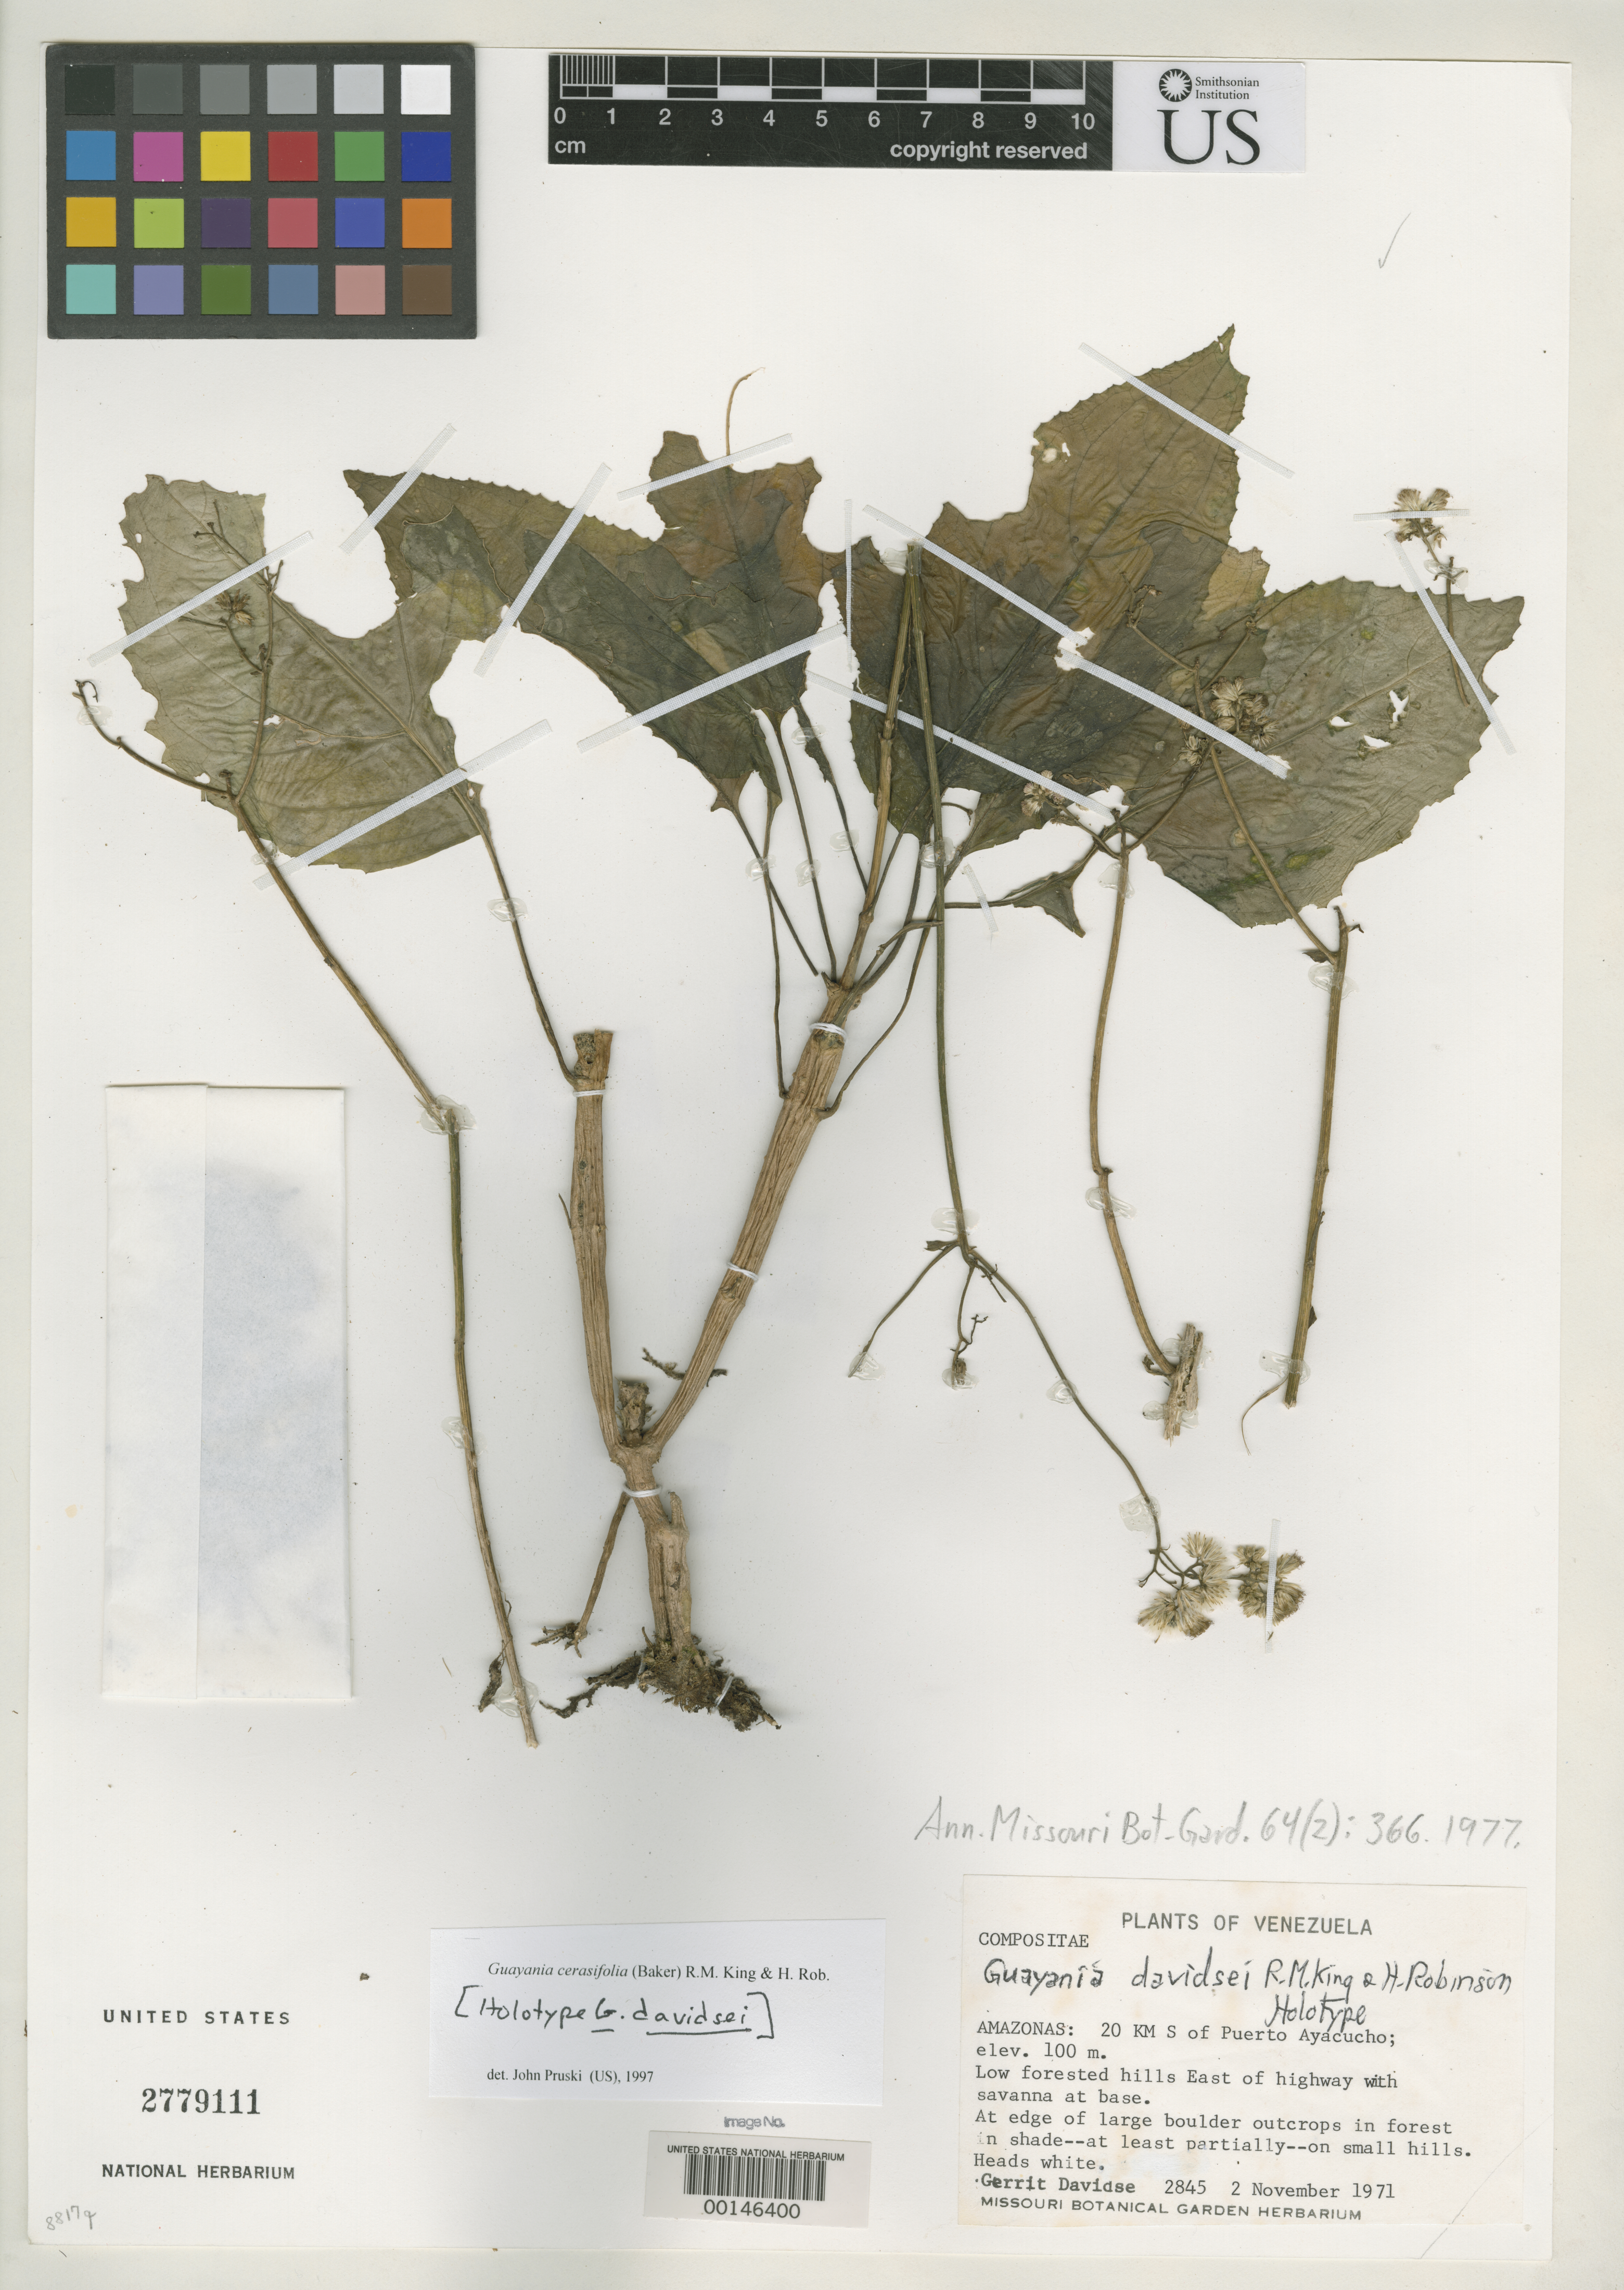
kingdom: Plantae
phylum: Tracheophyta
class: Magnoliopsida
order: Asterales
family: Asteraceae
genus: Guayania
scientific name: Guayania davidsei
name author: R.M. King & H. Rob.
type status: Holotype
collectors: G. Davidse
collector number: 2845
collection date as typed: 02 Nov 1971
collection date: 1971-11-02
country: Venezuela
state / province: Amazonas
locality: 20 km. S of Puerto Ayacucho.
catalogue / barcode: US 2779111